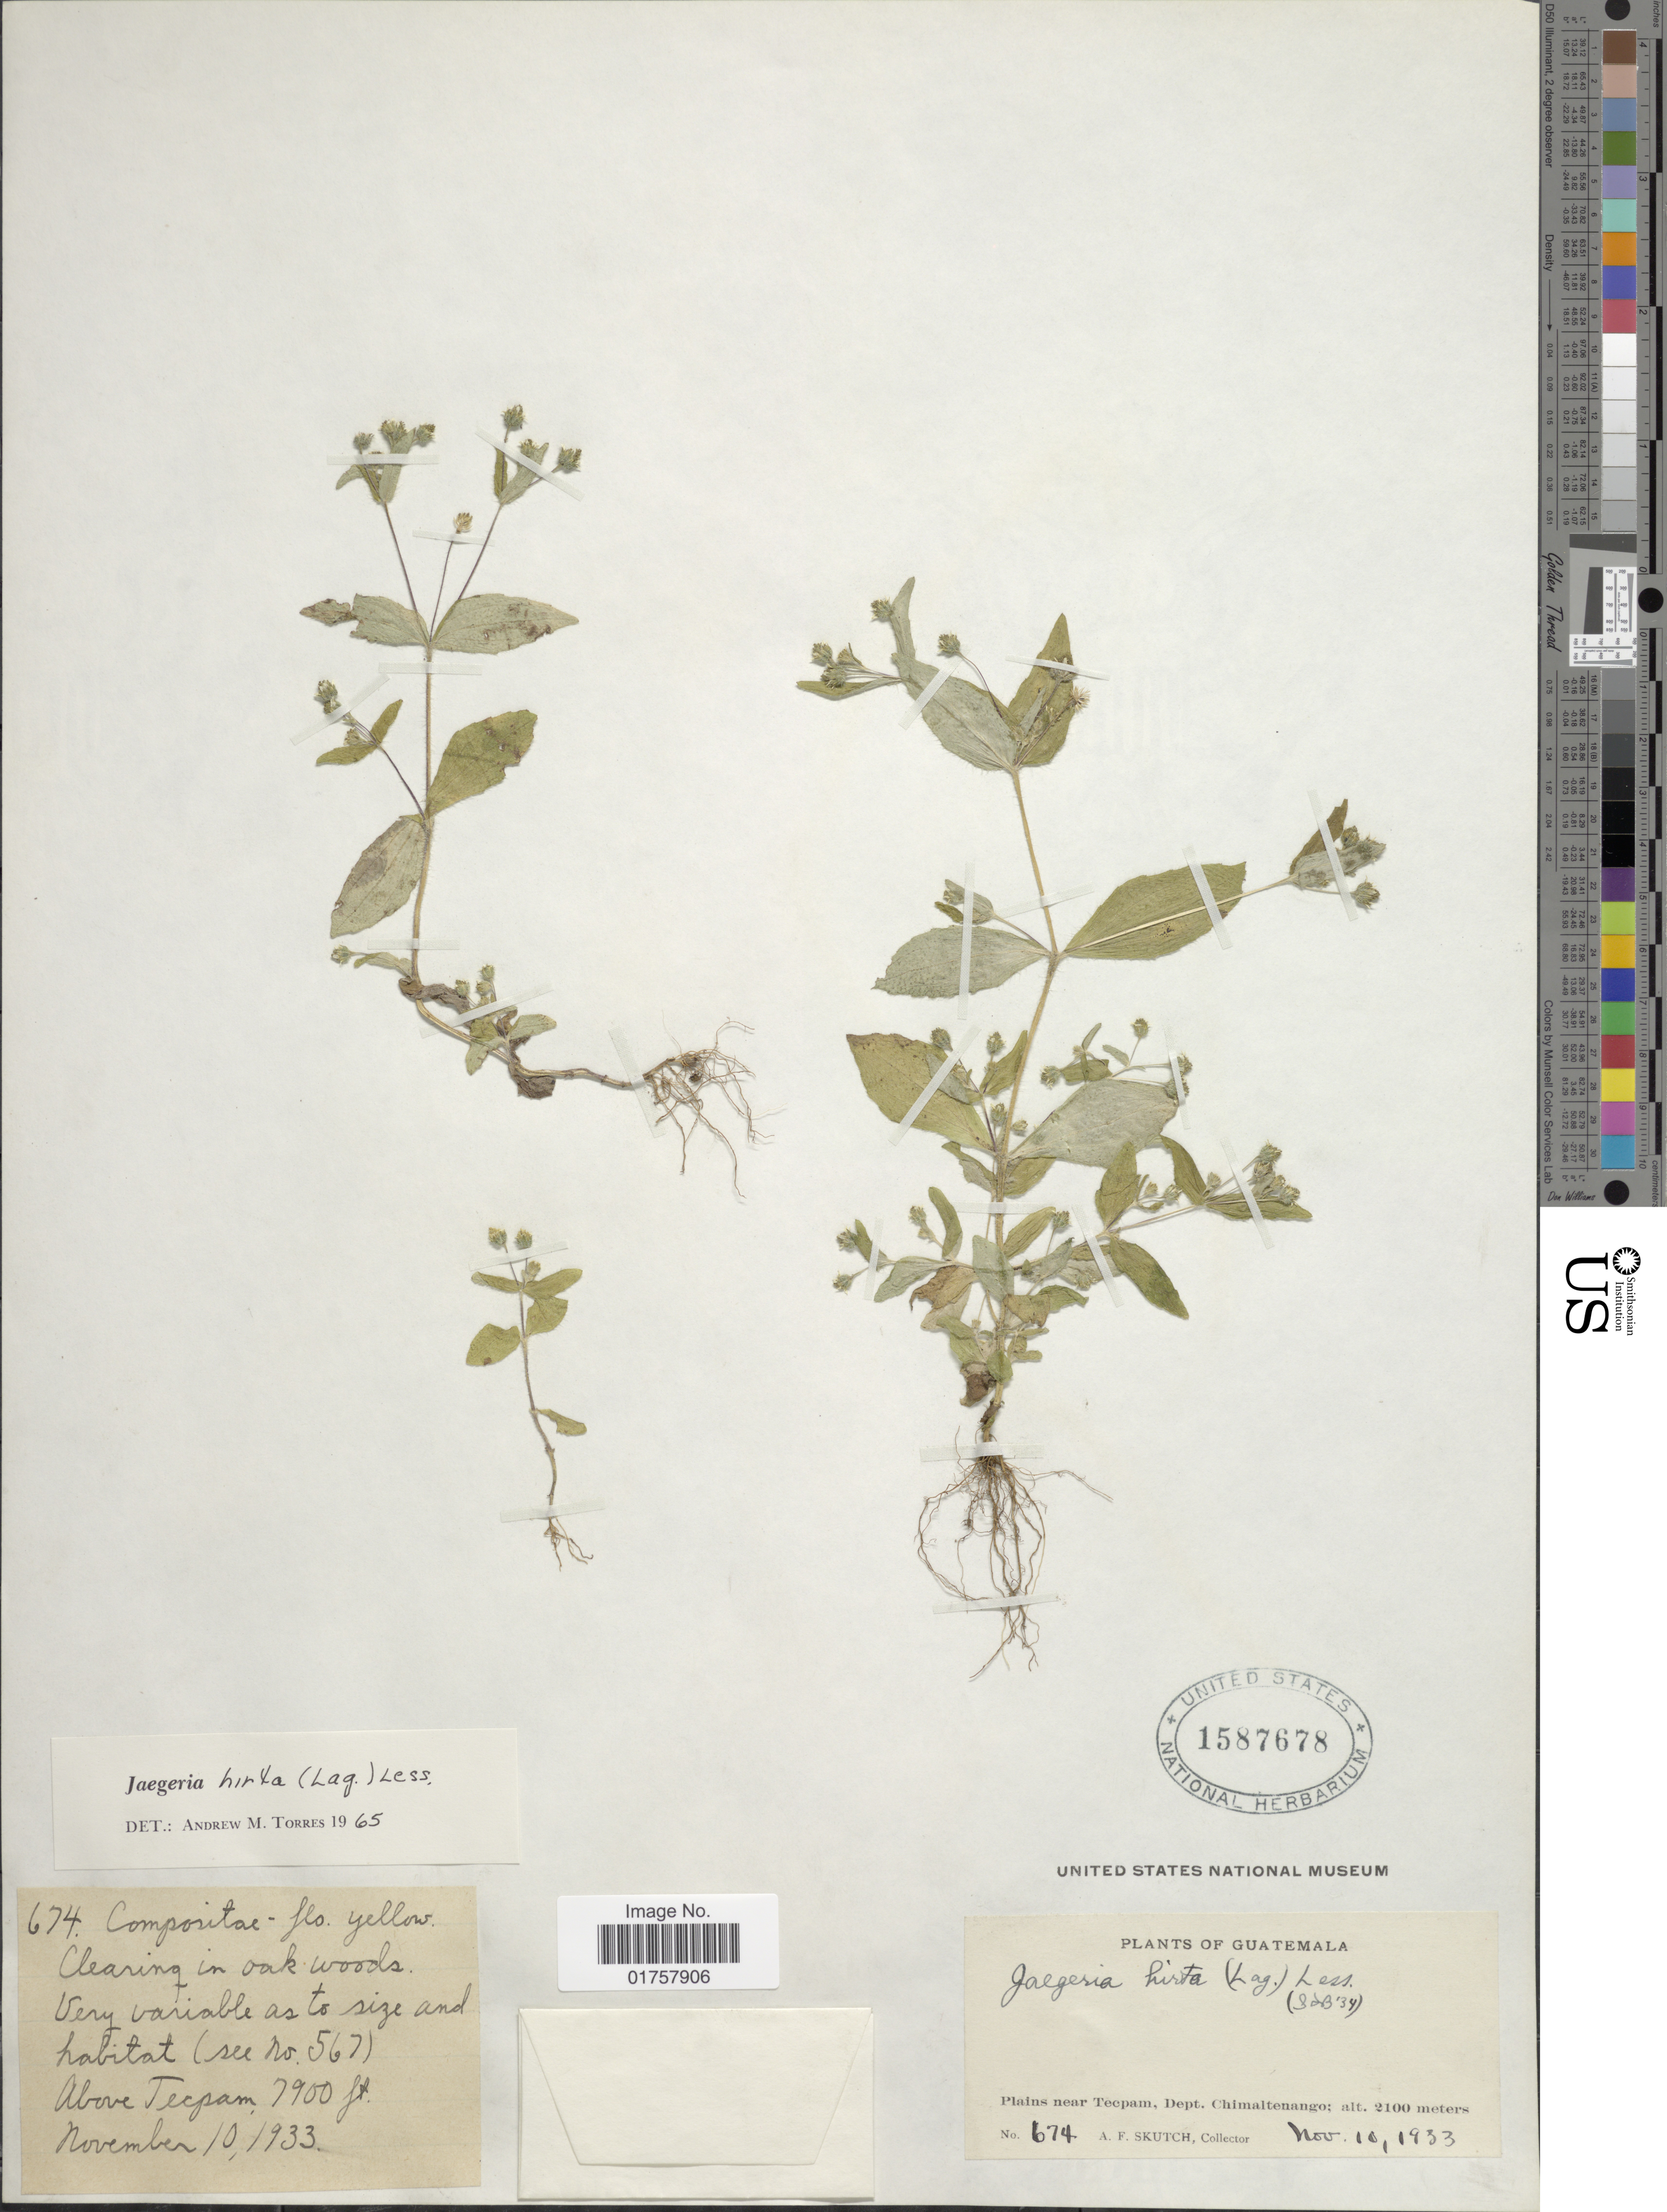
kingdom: Plantae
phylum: Tracheophyta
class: Magnoliopsida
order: Asterales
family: Asteraceae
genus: Jaegeria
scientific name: Jaegeria hirta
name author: (Lag.) Less.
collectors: A. F. Skutch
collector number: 674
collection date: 1933-11-10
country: Guatemala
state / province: Chimaltenango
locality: Plains near Tecpam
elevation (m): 2100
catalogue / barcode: US 1587678